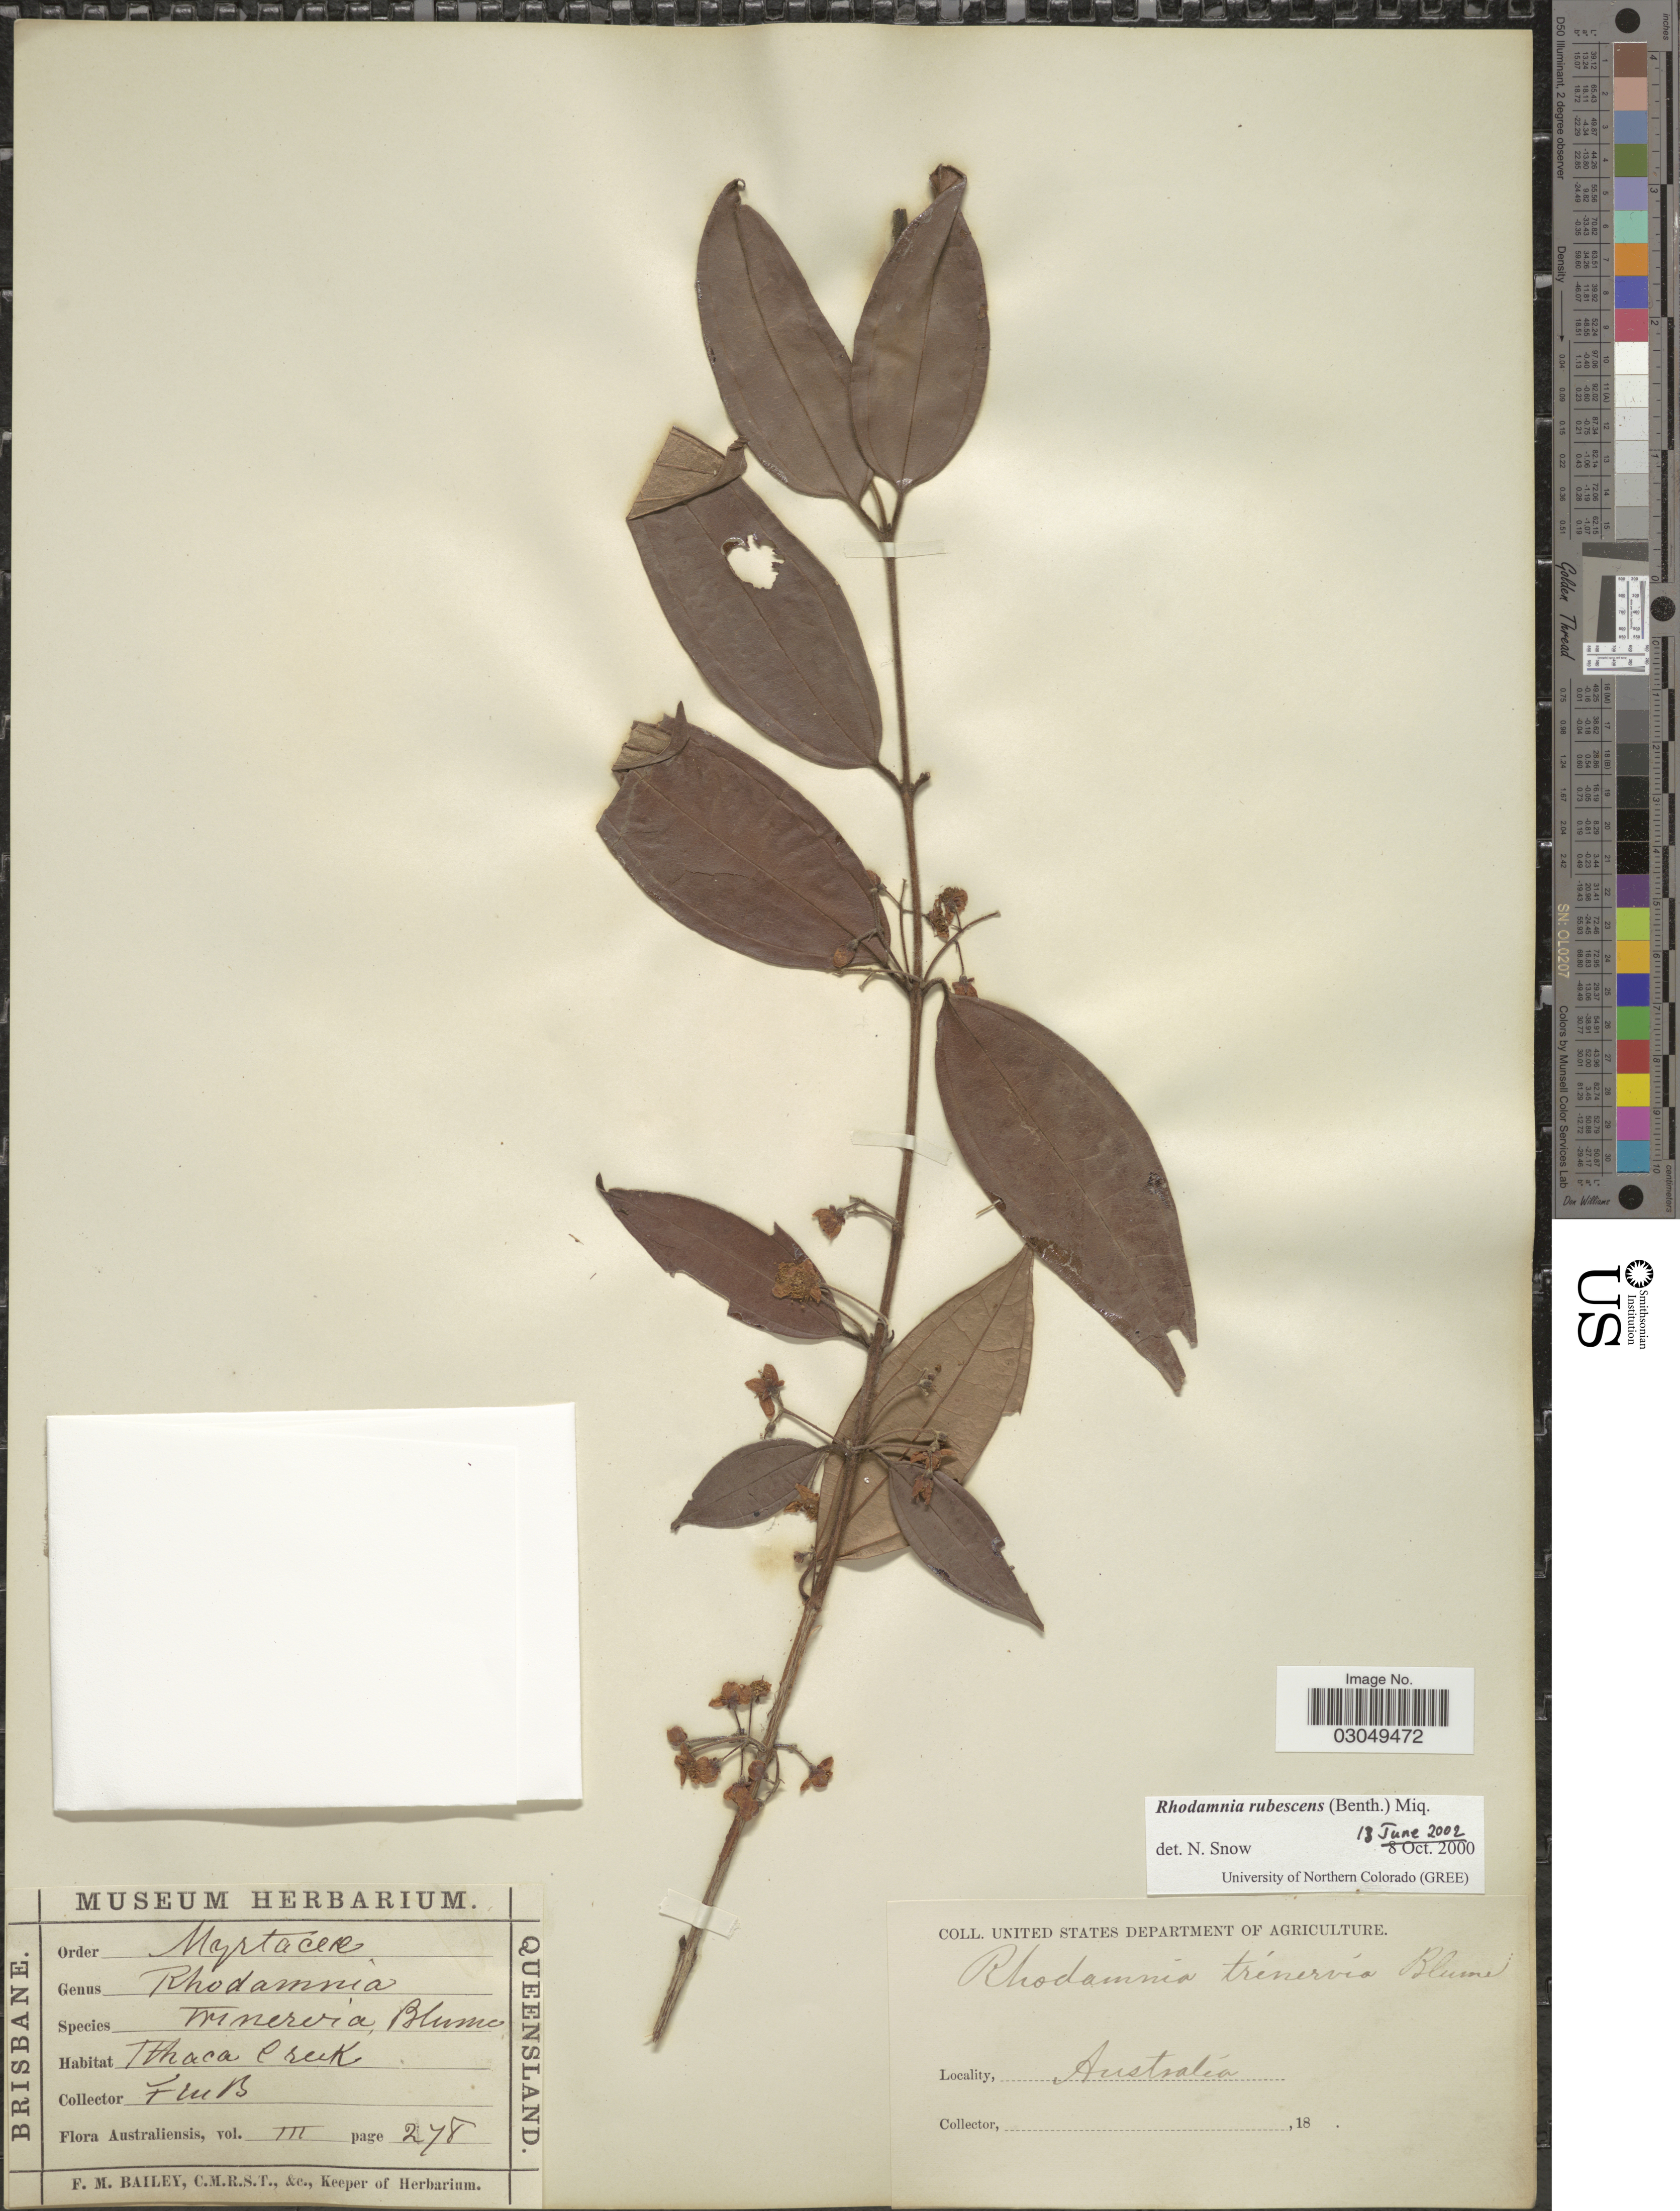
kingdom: Plantae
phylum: Tracheophyta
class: Magnoliopsida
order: Myrtales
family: Myrtaceae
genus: Rhodamnia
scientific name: Rhodamnia rubescens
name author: (Benth.) Miq.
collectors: F. M. Bailey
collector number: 278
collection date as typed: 18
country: Australia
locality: Ithaca Creek.